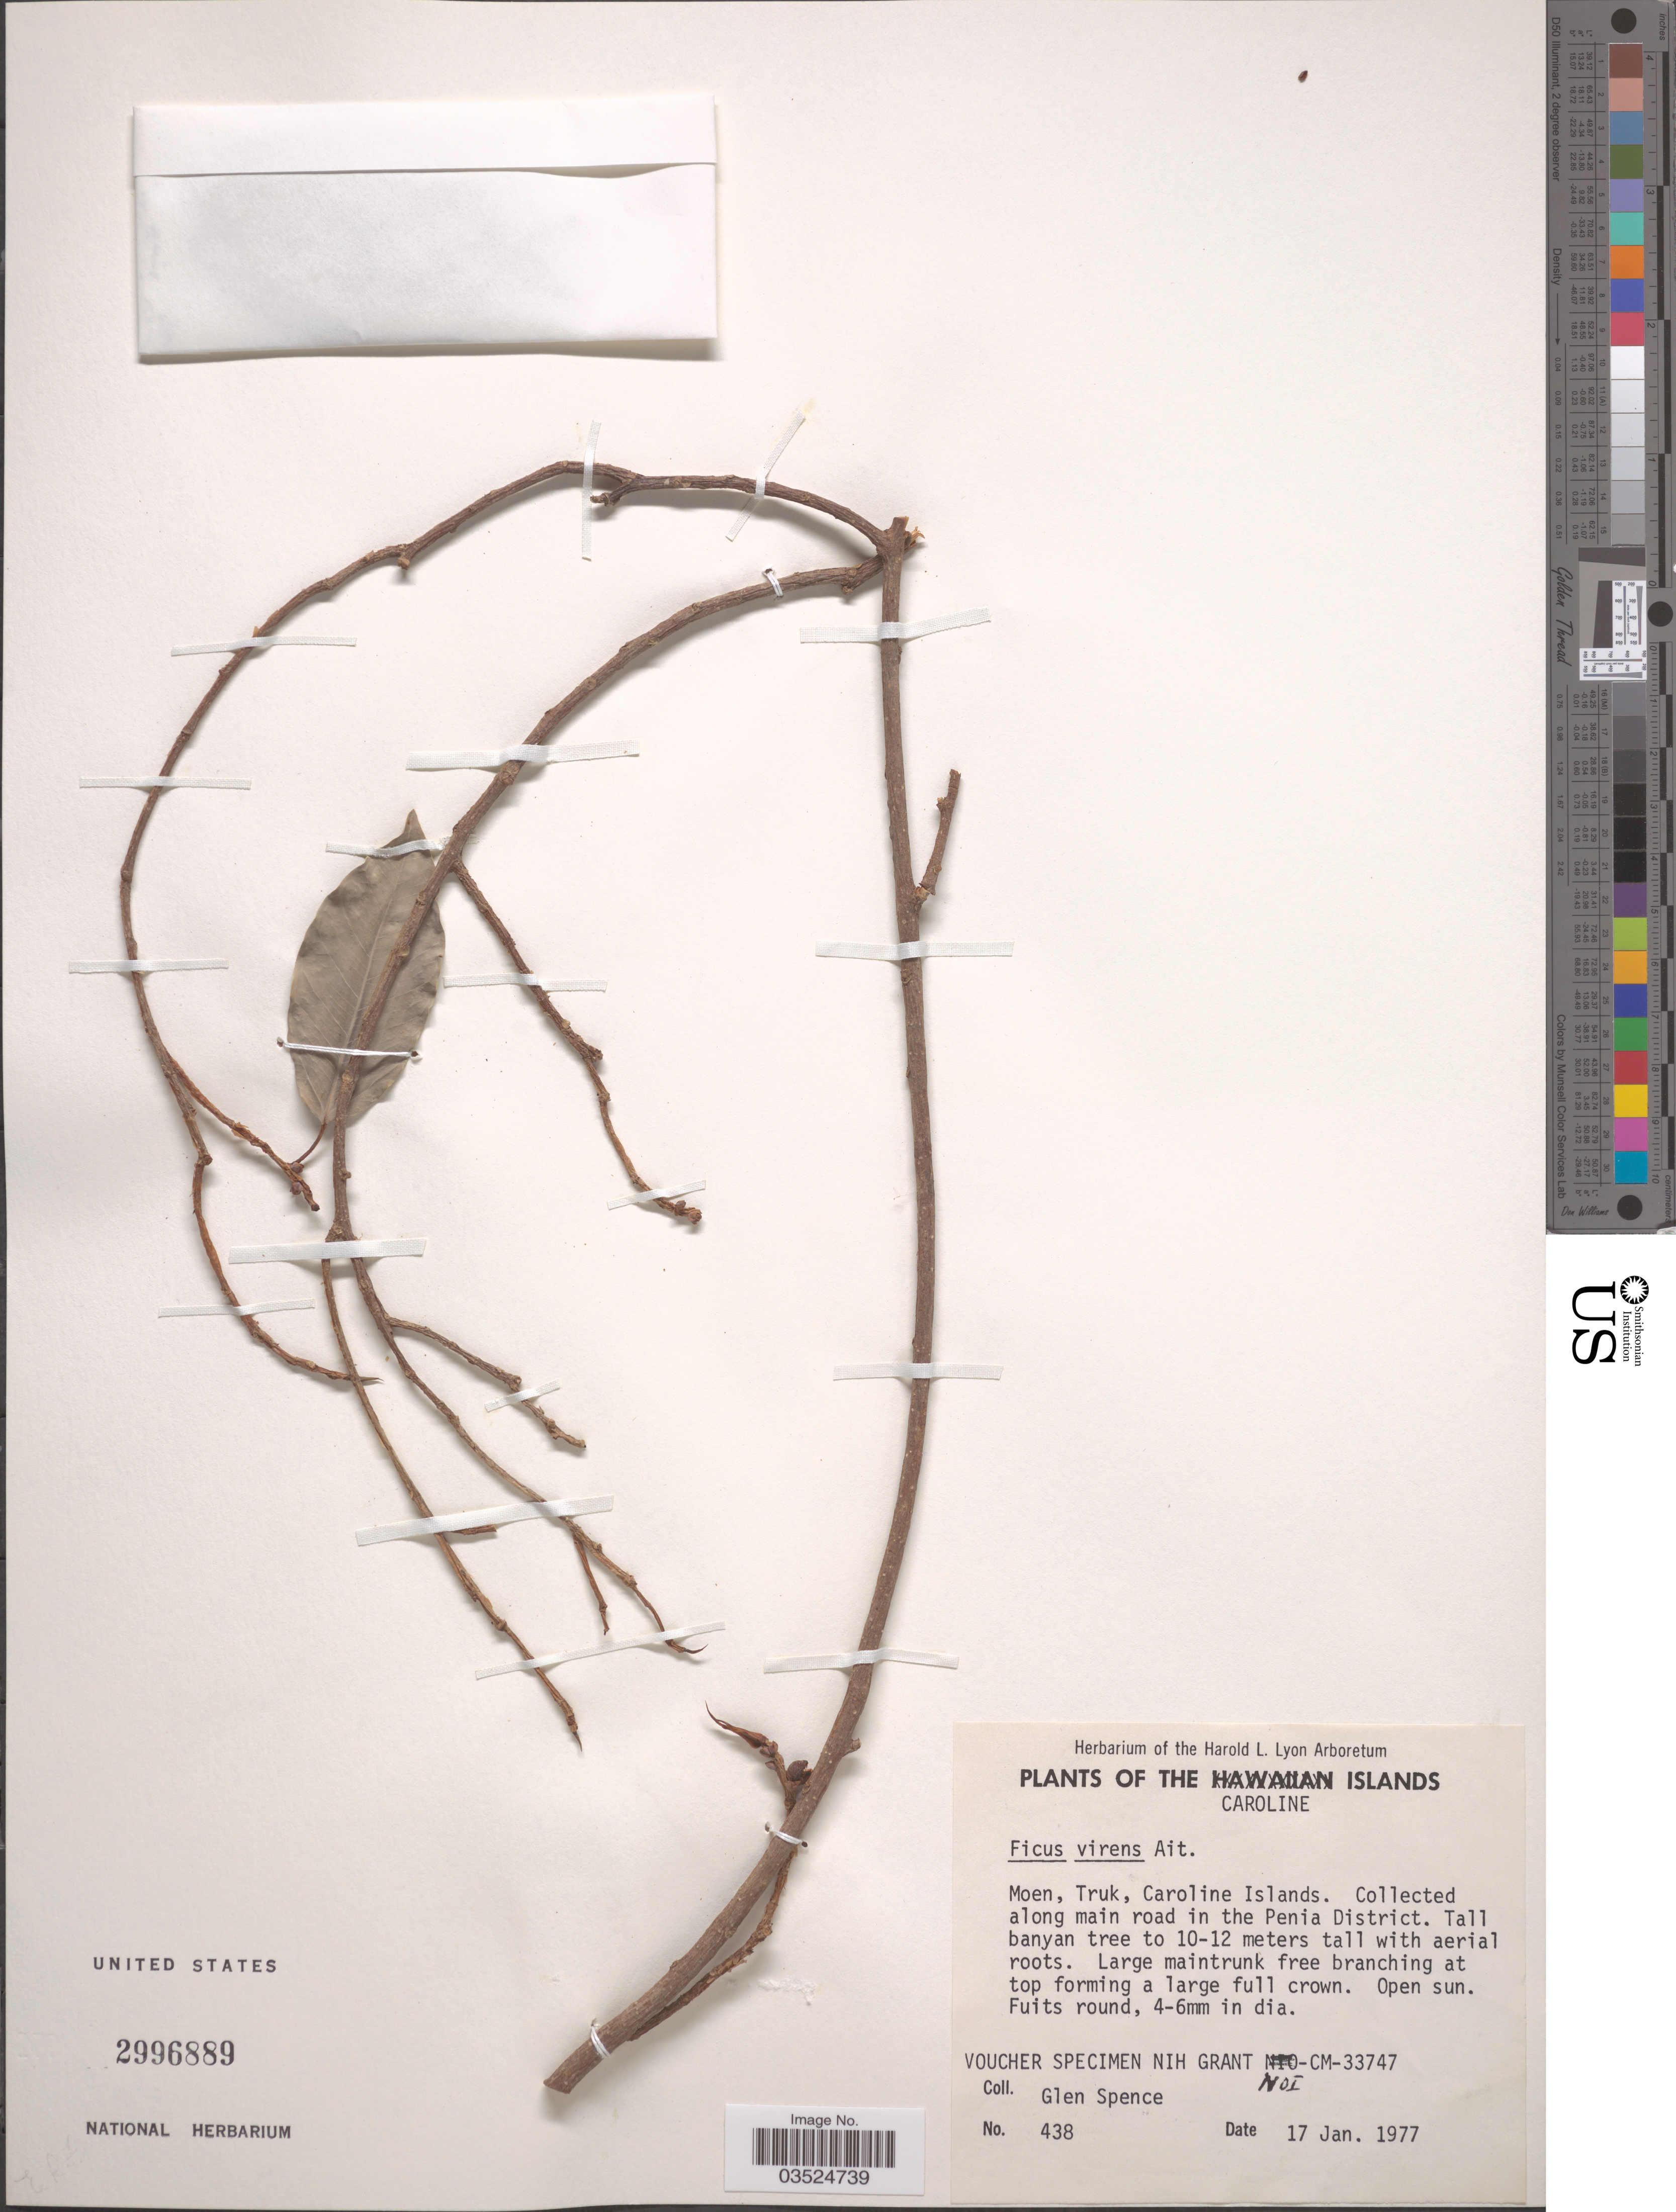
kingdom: Plantae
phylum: Tracheophyta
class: Magnoliopsida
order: Rosales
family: Moraceae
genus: Ficus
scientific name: Ficus virens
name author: Aiton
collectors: G. Spence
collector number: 438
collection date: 1977-01-17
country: Micronesia, Federated States of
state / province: Truk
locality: The Caroline Islands. Moen. Along main road in the Penia District.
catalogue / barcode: US 2996889